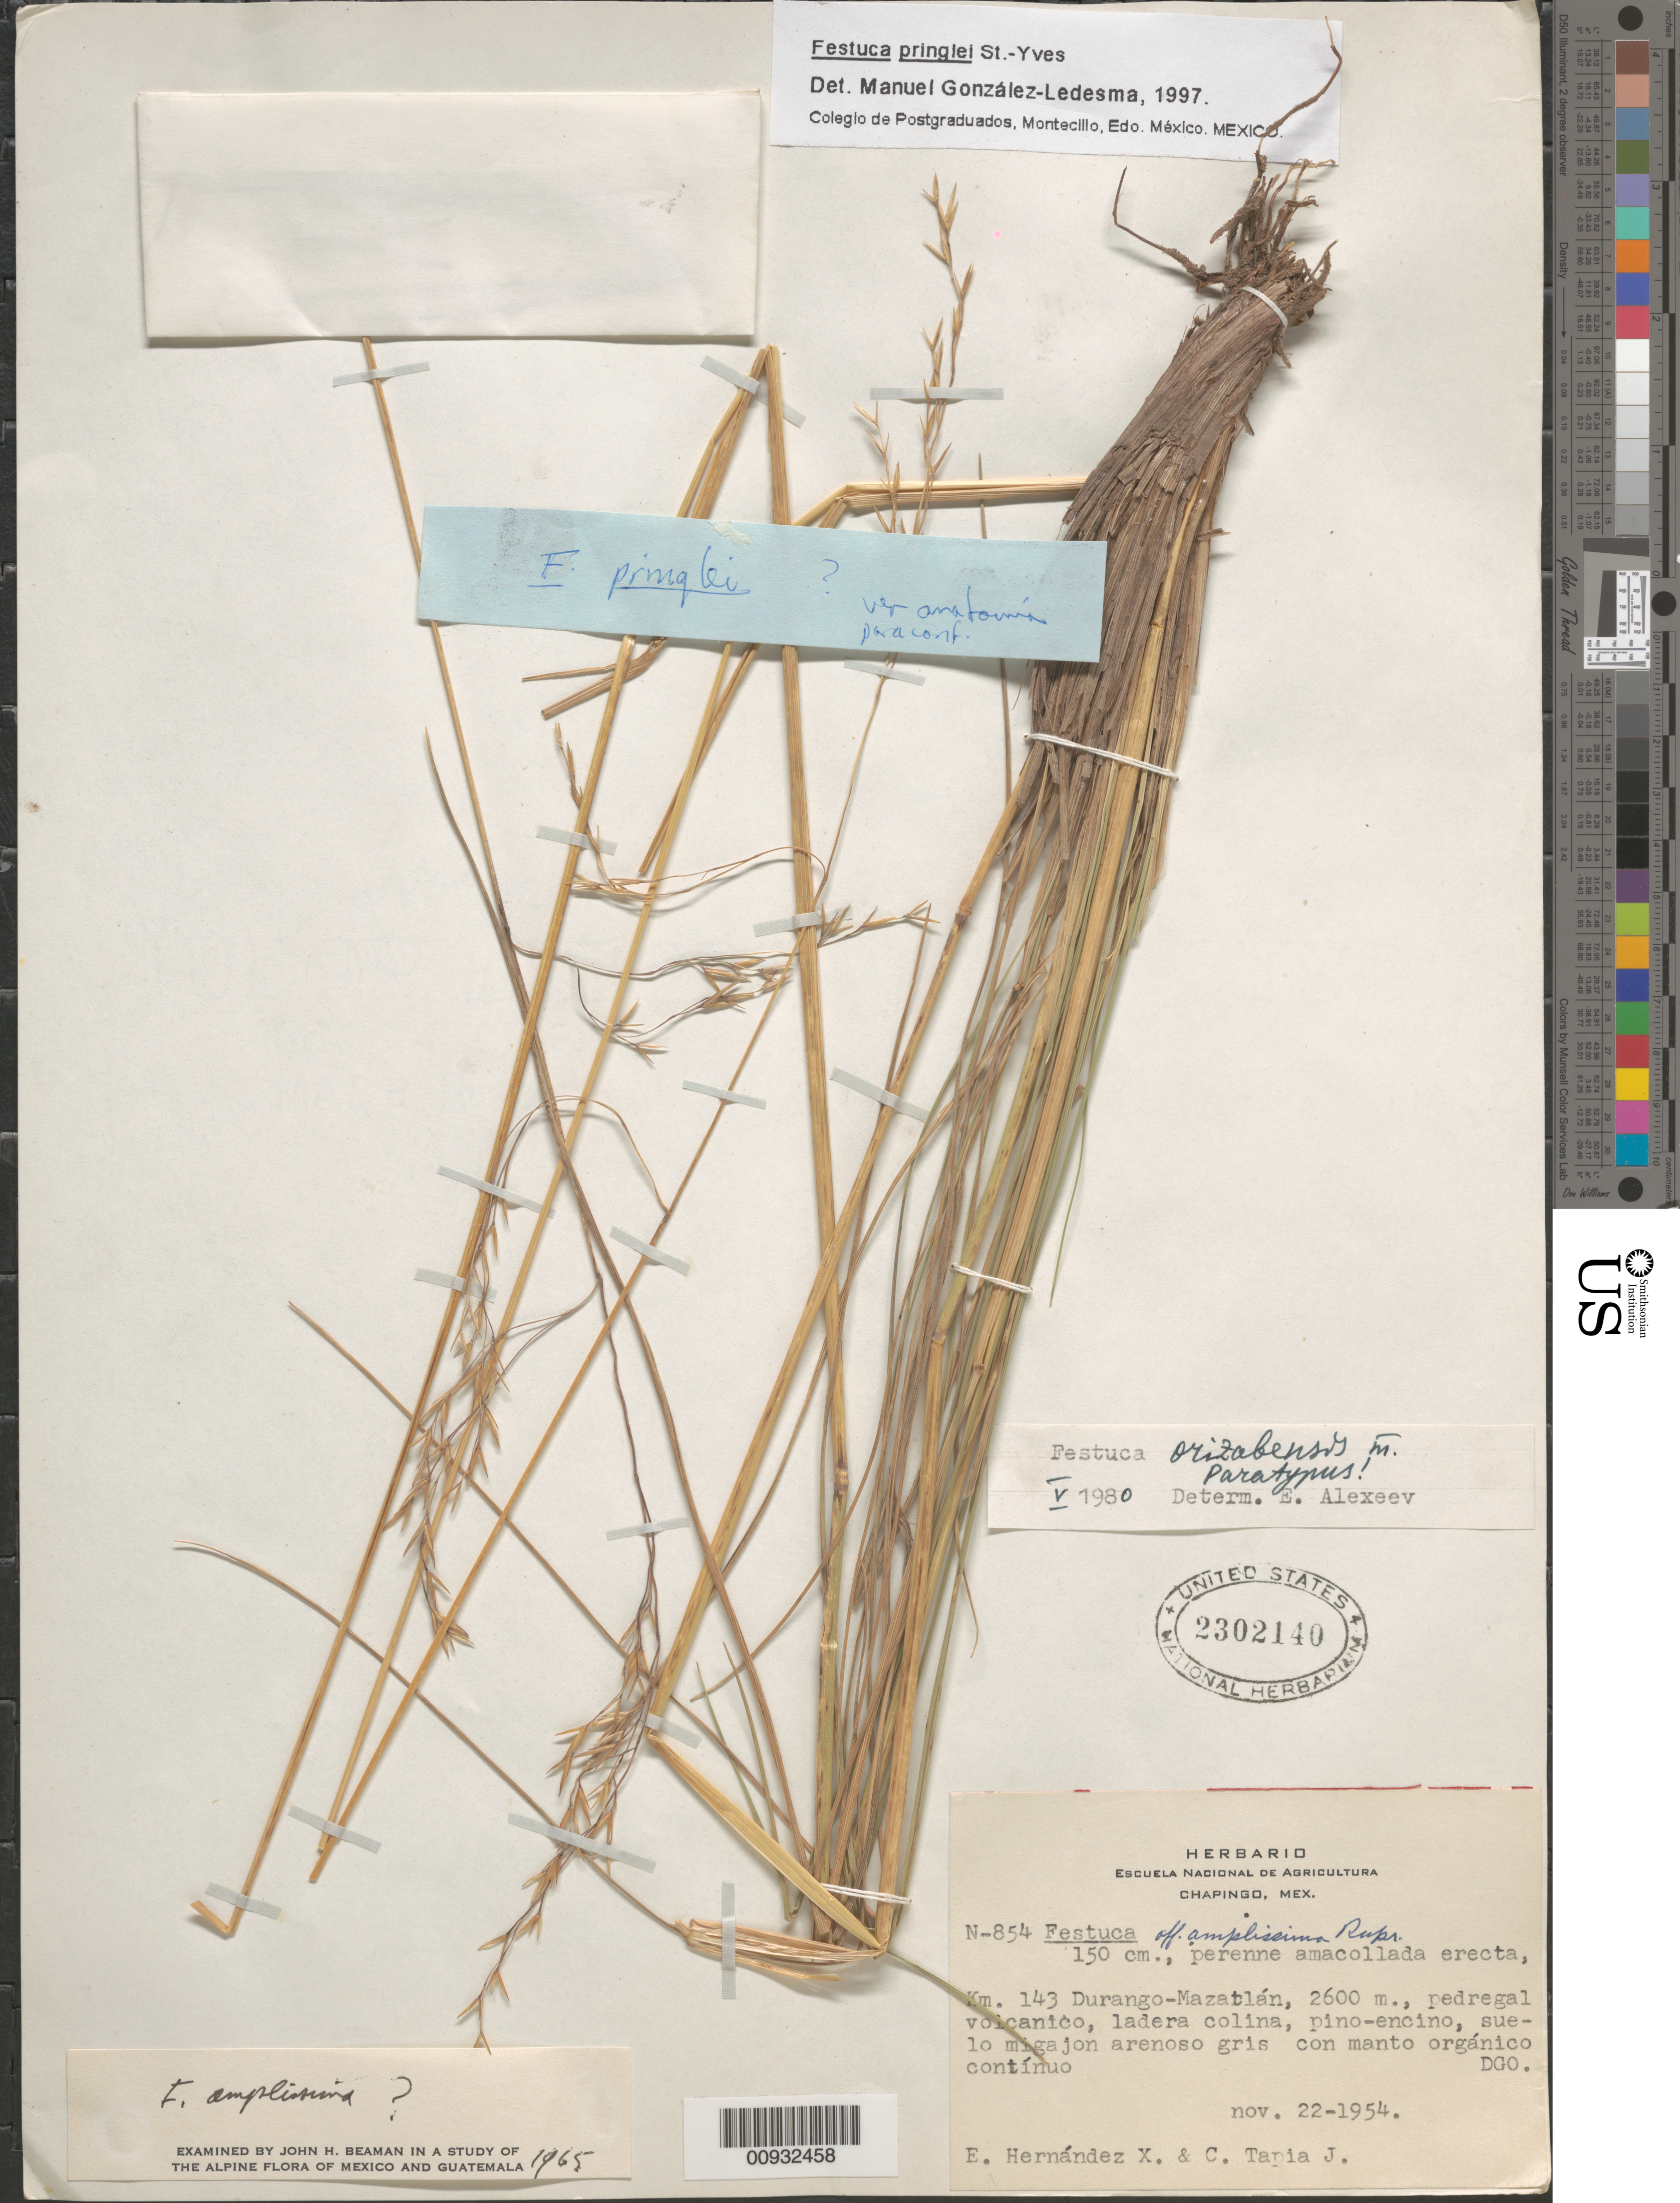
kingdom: Plantae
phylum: Tracheophyta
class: Liliopsida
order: Poales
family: Poaceae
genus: Festuca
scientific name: Festuca pringlei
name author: Saint-Yves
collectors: E. I. Hernández-X.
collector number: N-854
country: Mexico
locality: Chapingo, Durango-Mazablan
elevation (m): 2600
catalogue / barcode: US 2302140